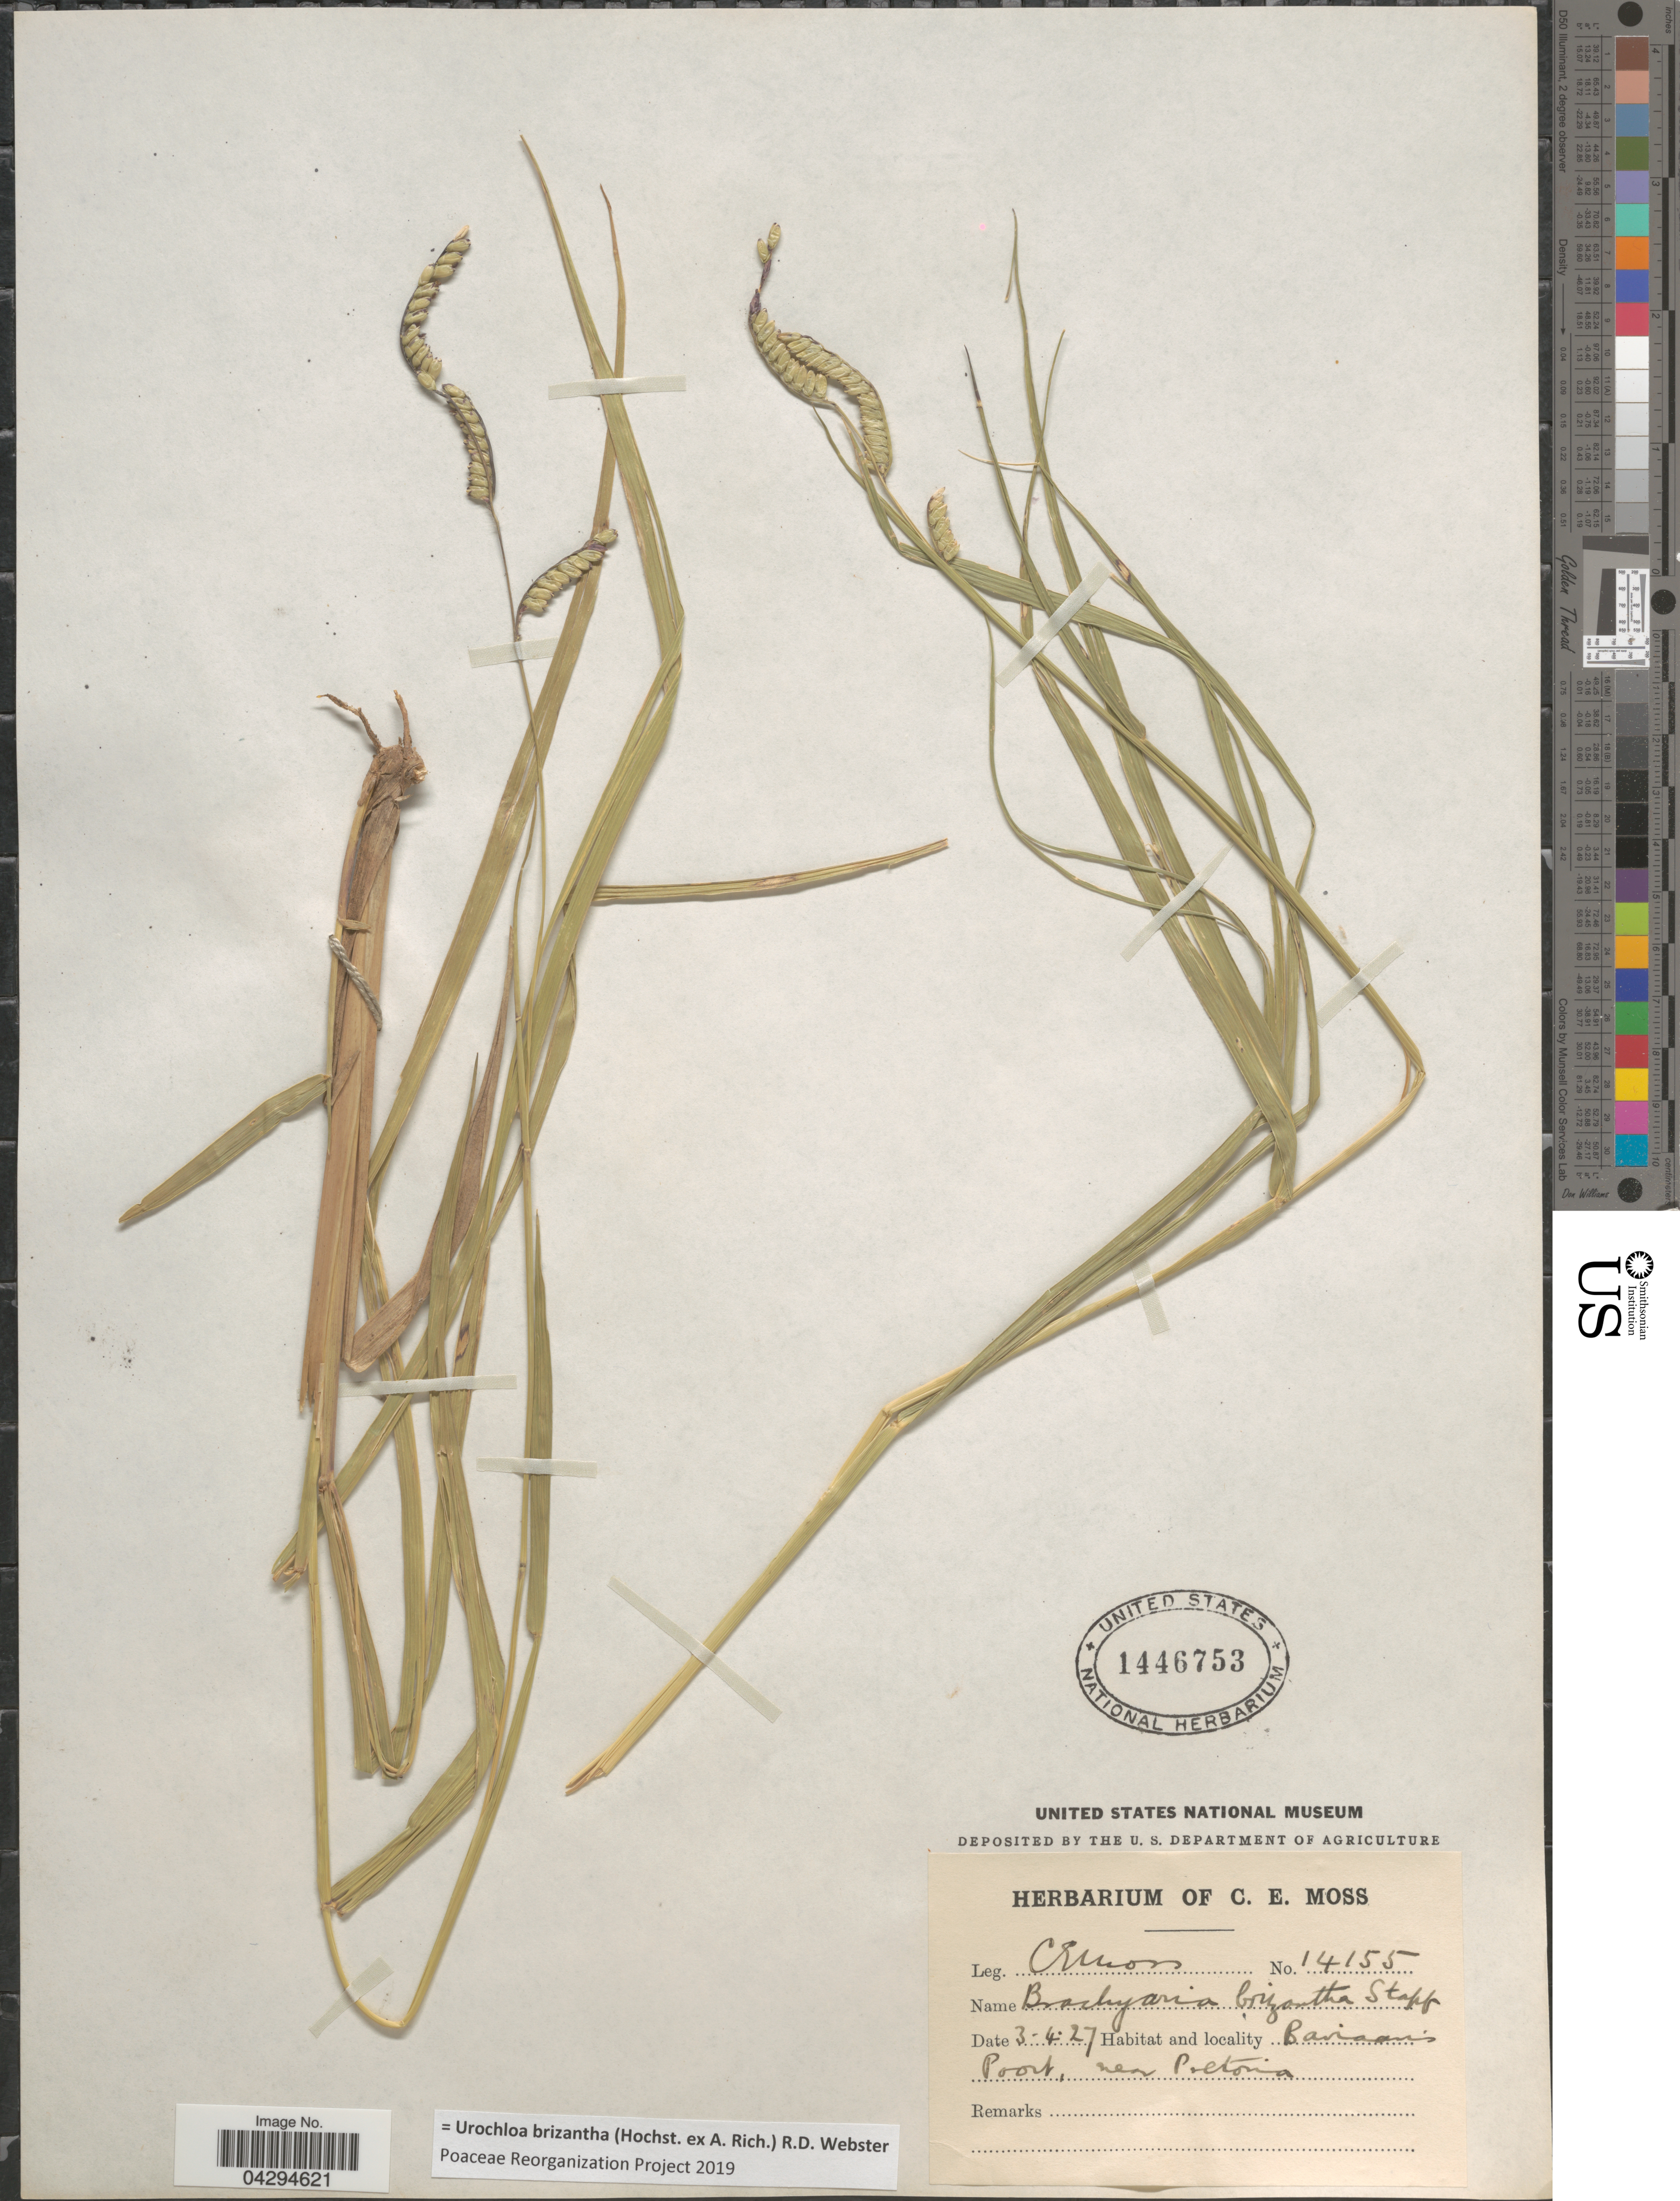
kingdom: Plantae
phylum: Tracheophyta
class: Liliopsida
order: Poales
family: Poaceae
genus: Urochloa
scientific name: Urochloa brizantha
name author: (Hochst. ex A. Rich.) R.D. Webster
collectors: C. E. Moss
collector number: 14155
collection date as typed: Transcribed d/m/y: 3/4/27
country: South Africa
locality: Baviaans Poort, near Pretoria.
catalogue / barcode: US 1446753